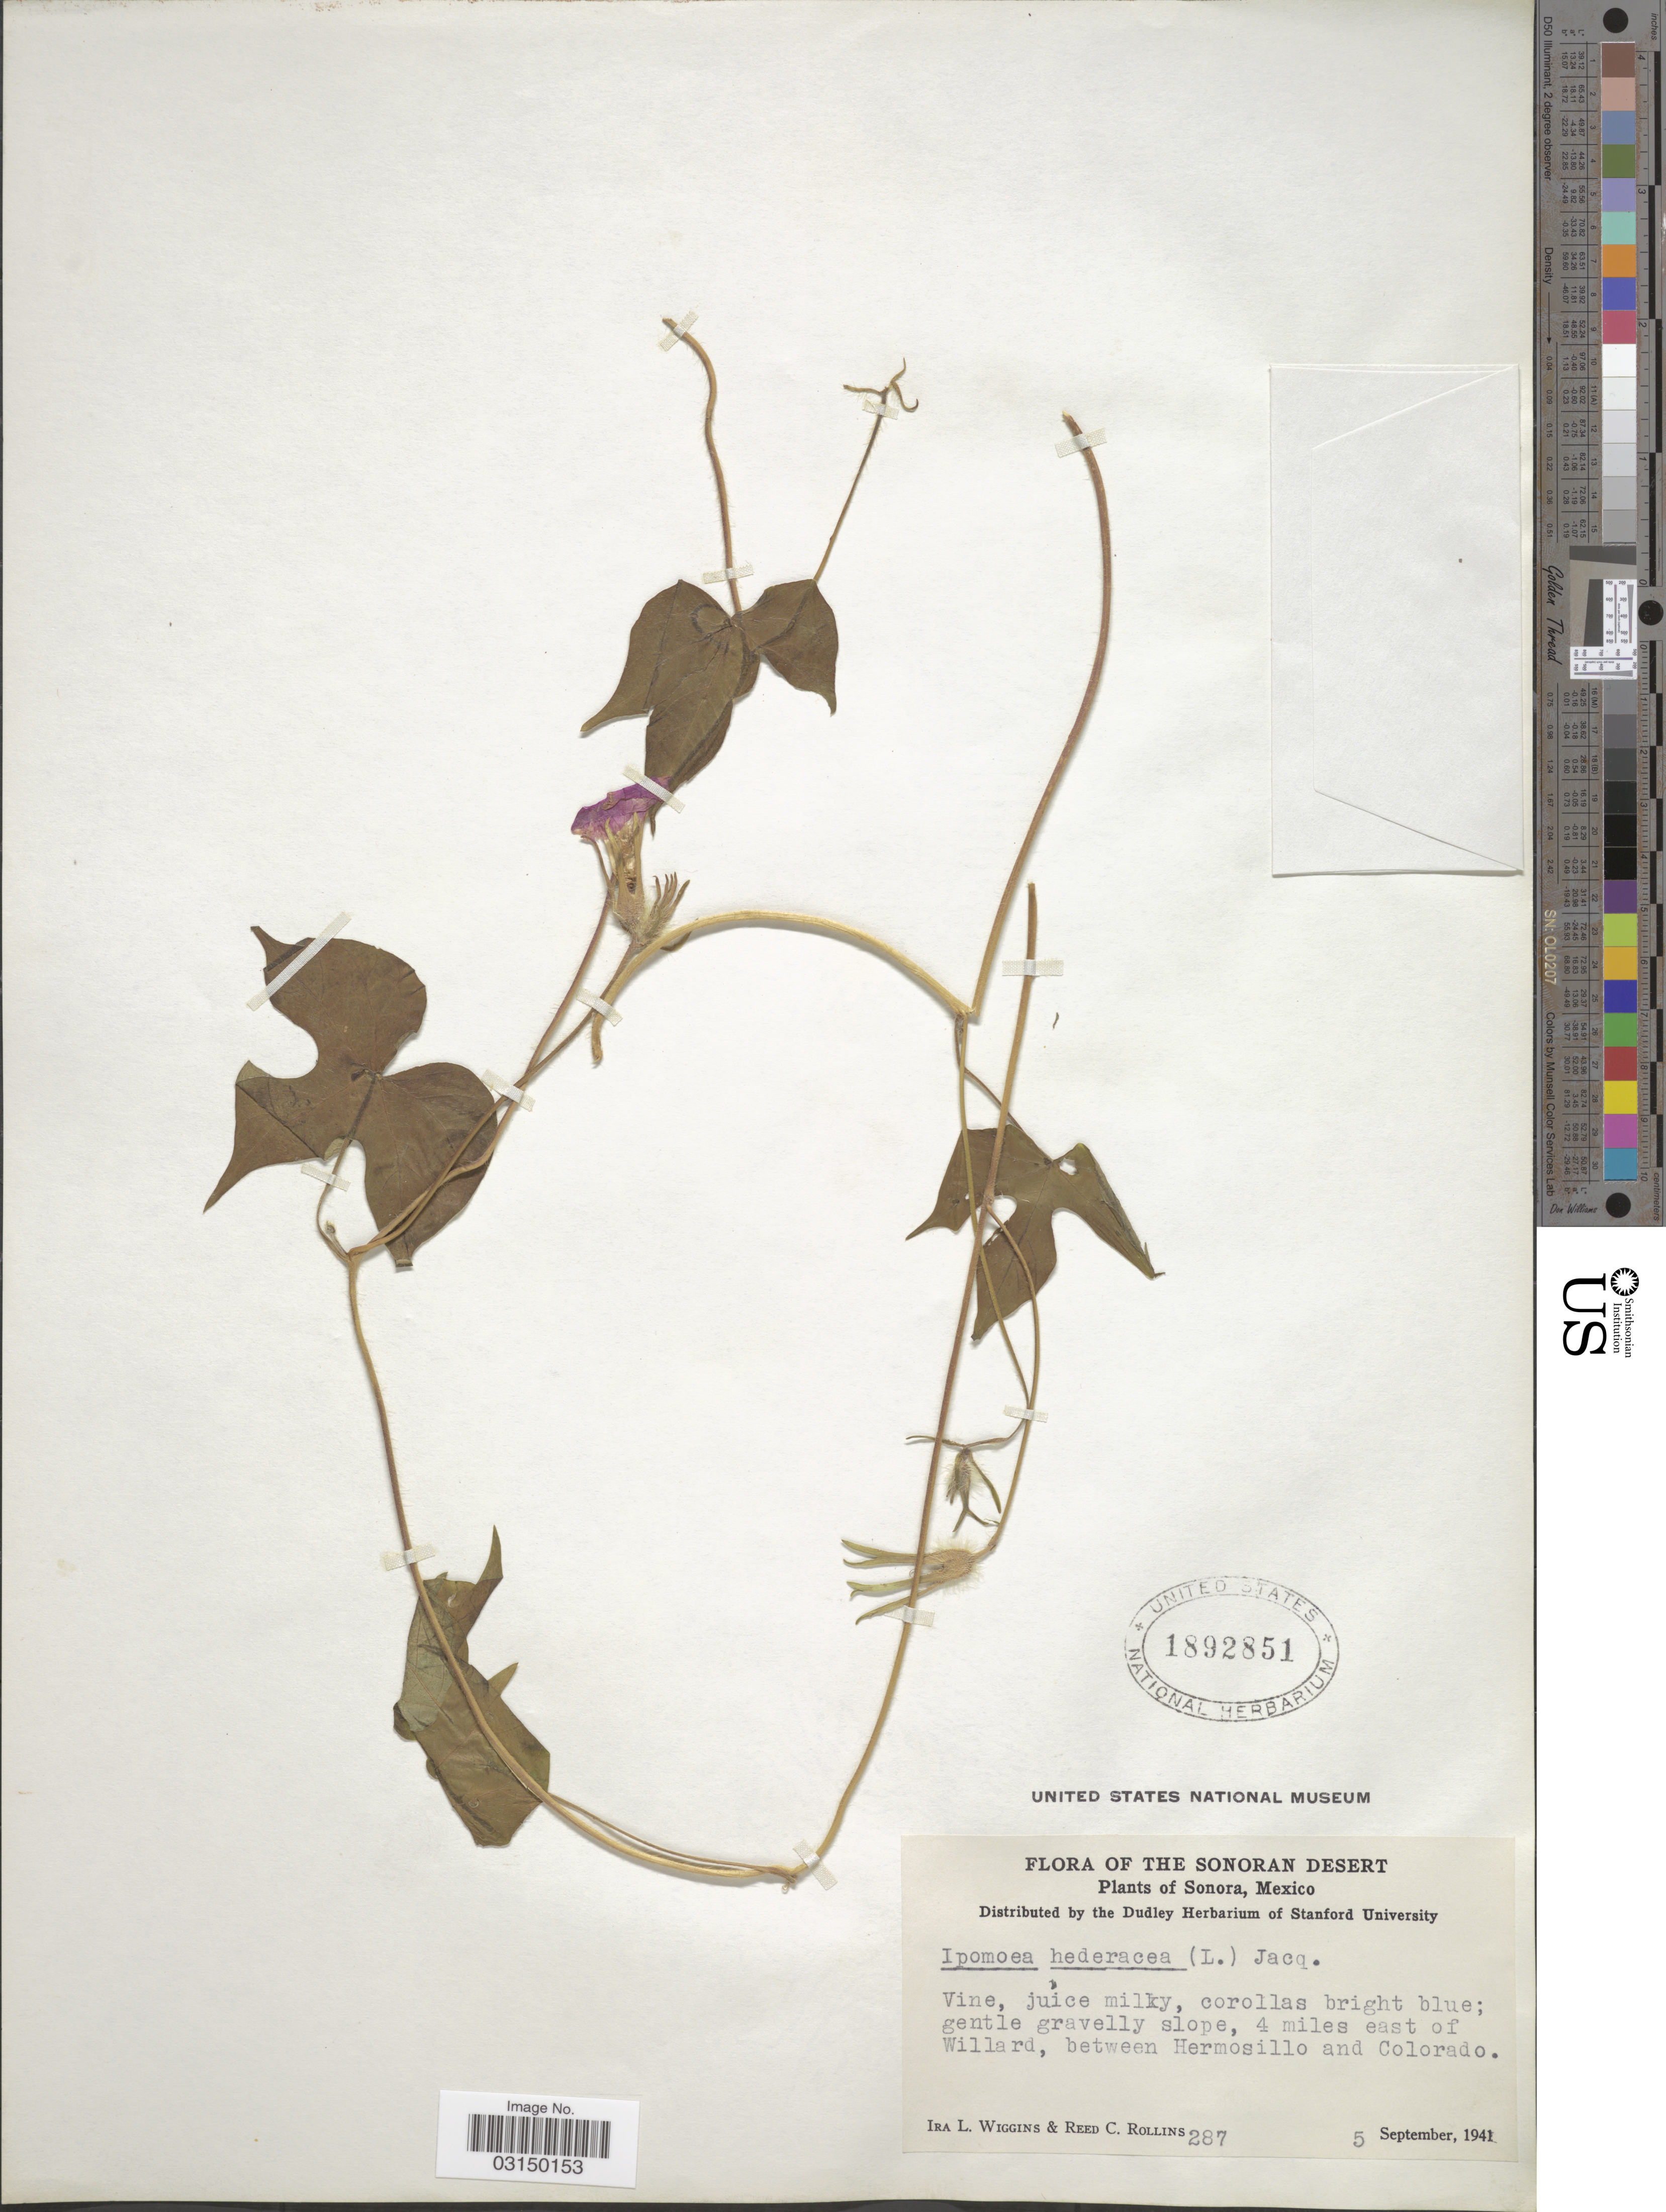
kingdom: Plantae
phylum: Tracheophyta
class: Magnoliopsida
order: Solanales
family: Convolvulaceae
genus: Ipomoea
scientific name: Ipomoea hederacea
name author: Jacq.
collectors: I. L. Wiggins & R. C. Rollins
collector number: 287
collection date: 1941-09-05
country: Mexico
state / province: Sonora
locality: The Sonoran Desert. 4 miles east of Willard, between Hermosillo and Colorado.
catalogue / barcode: US 1892851